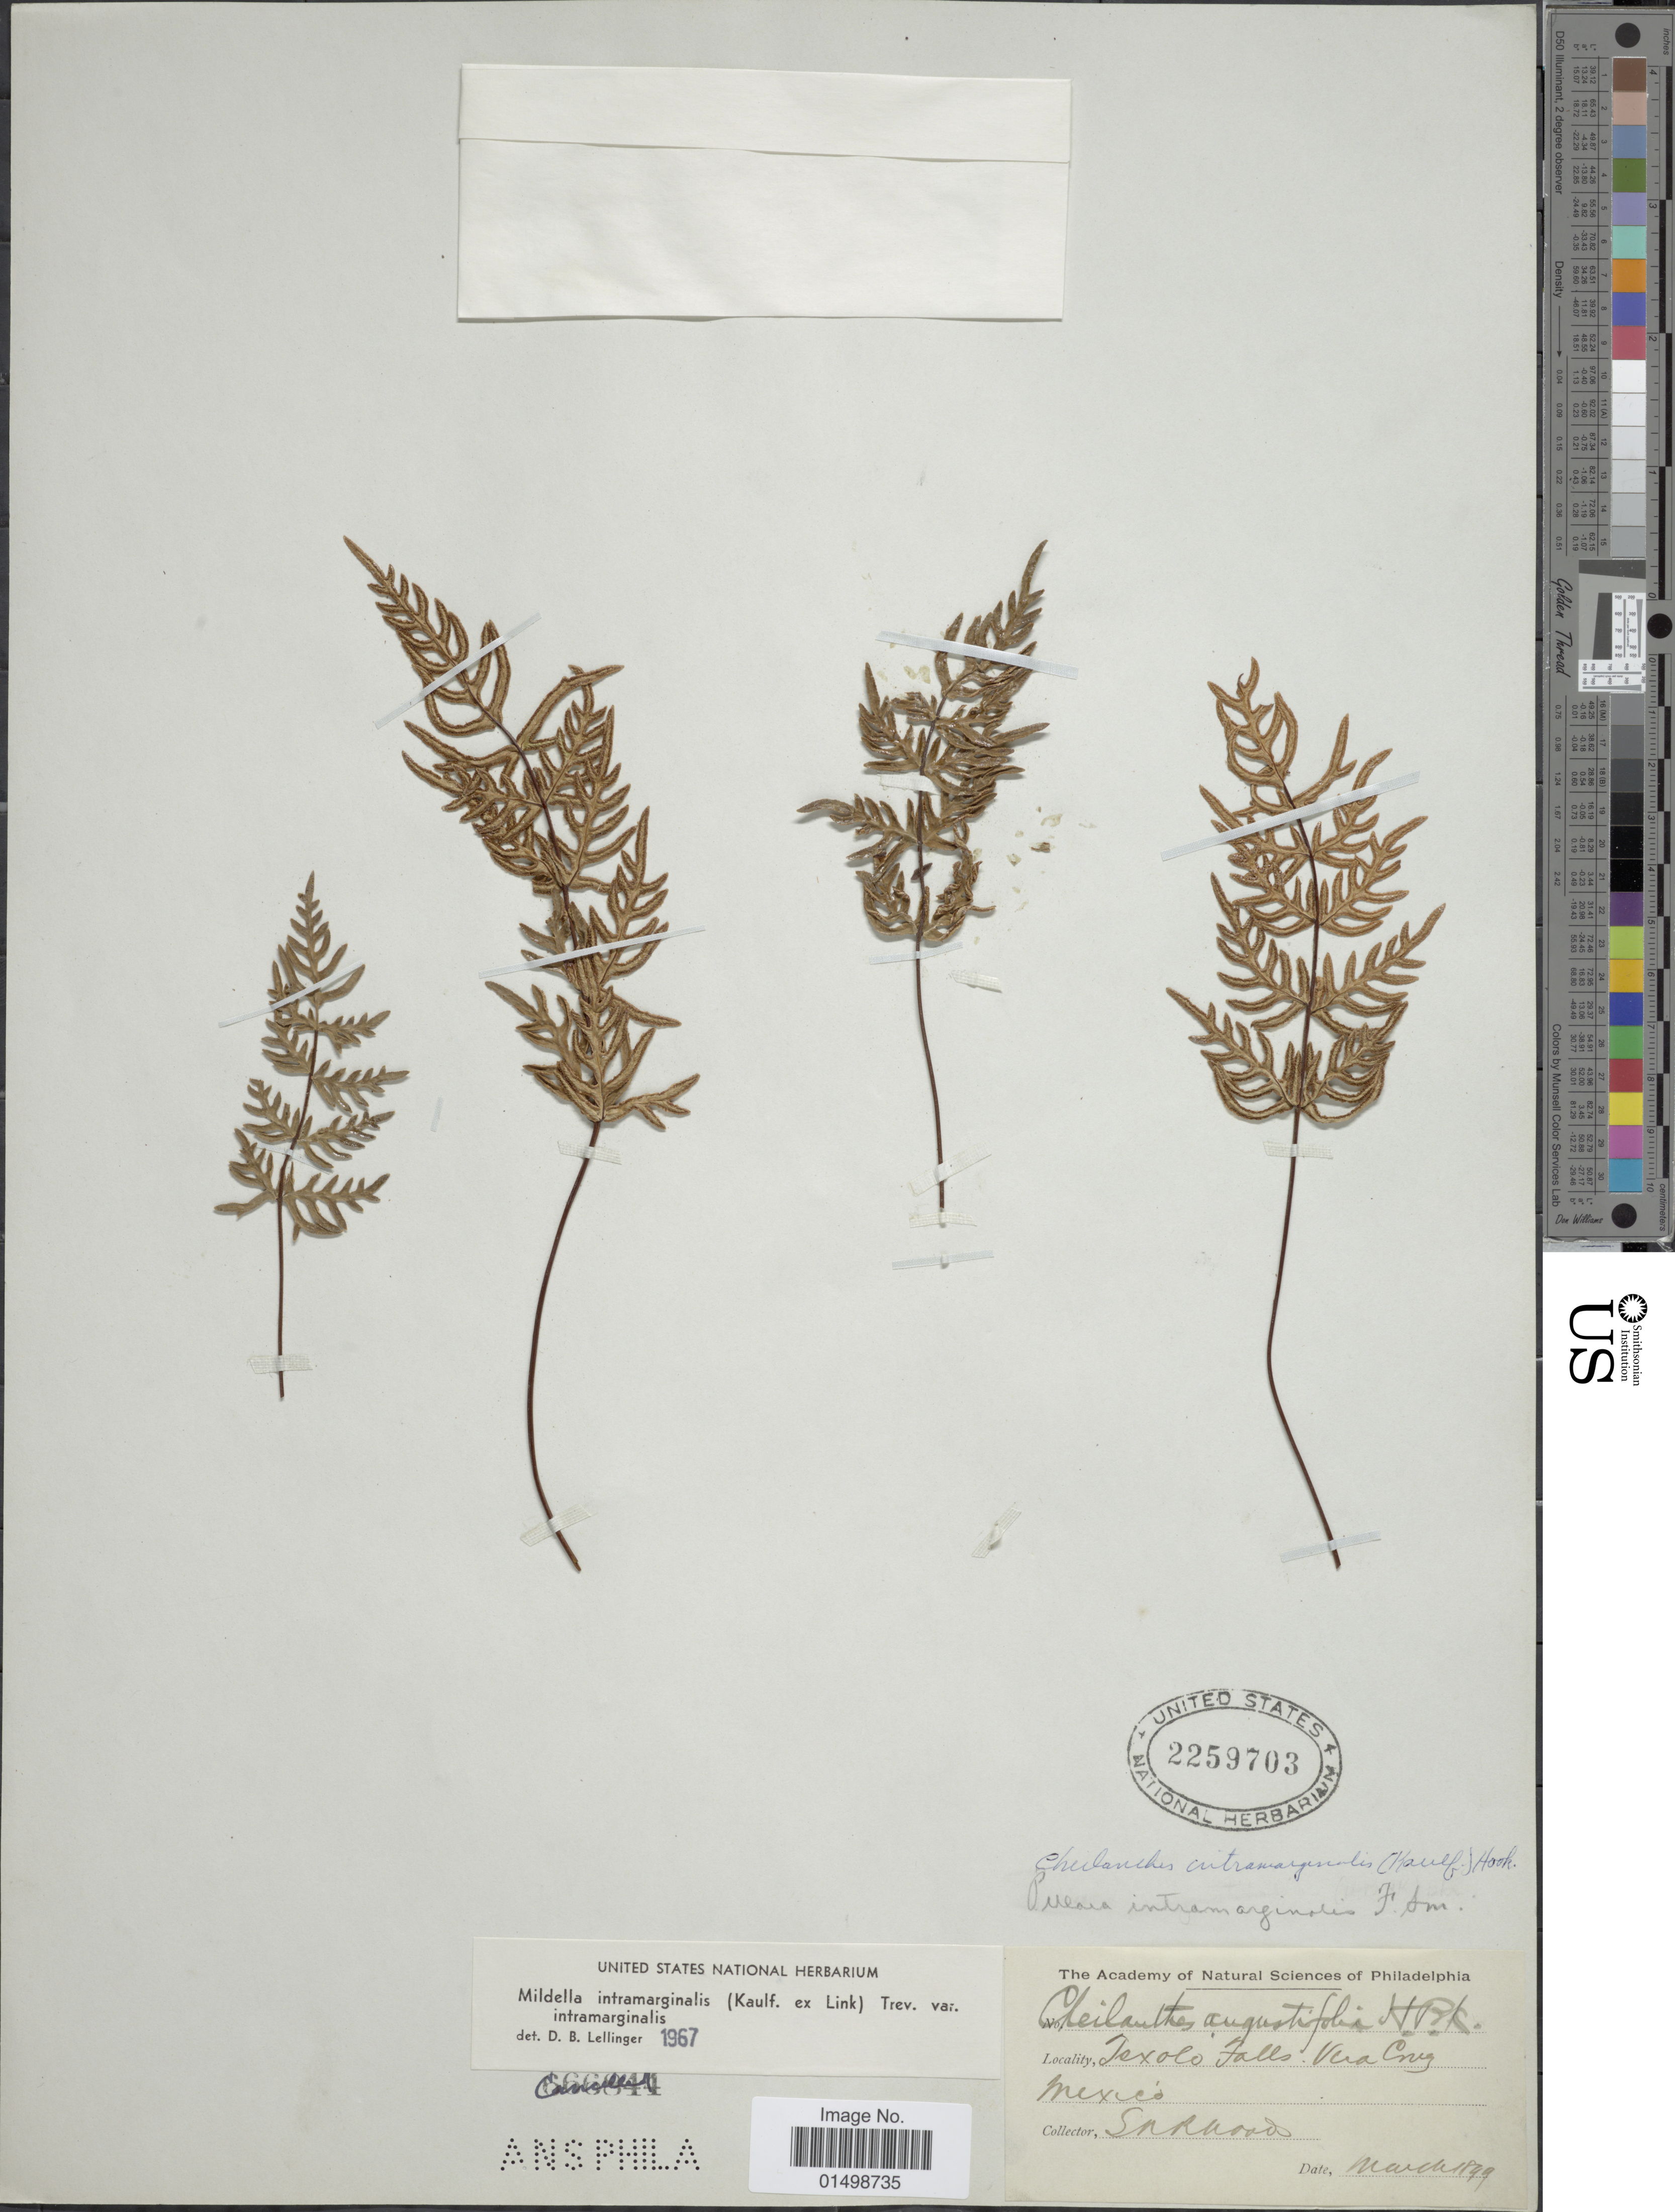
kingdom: Plantae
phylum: Tracheophyta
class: Polypodiopsida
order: Polypodiales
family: Pteridaceae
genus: Cheilanthes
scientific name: Cheilanthes intramarginalis var. intramarginalis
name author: (Kaulf.) Hook.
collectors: S. Rhoads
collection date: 1899-03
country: Mexico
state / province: Veracruz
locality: Texolo Falls, Vera Cruz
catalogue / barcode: US 2259703